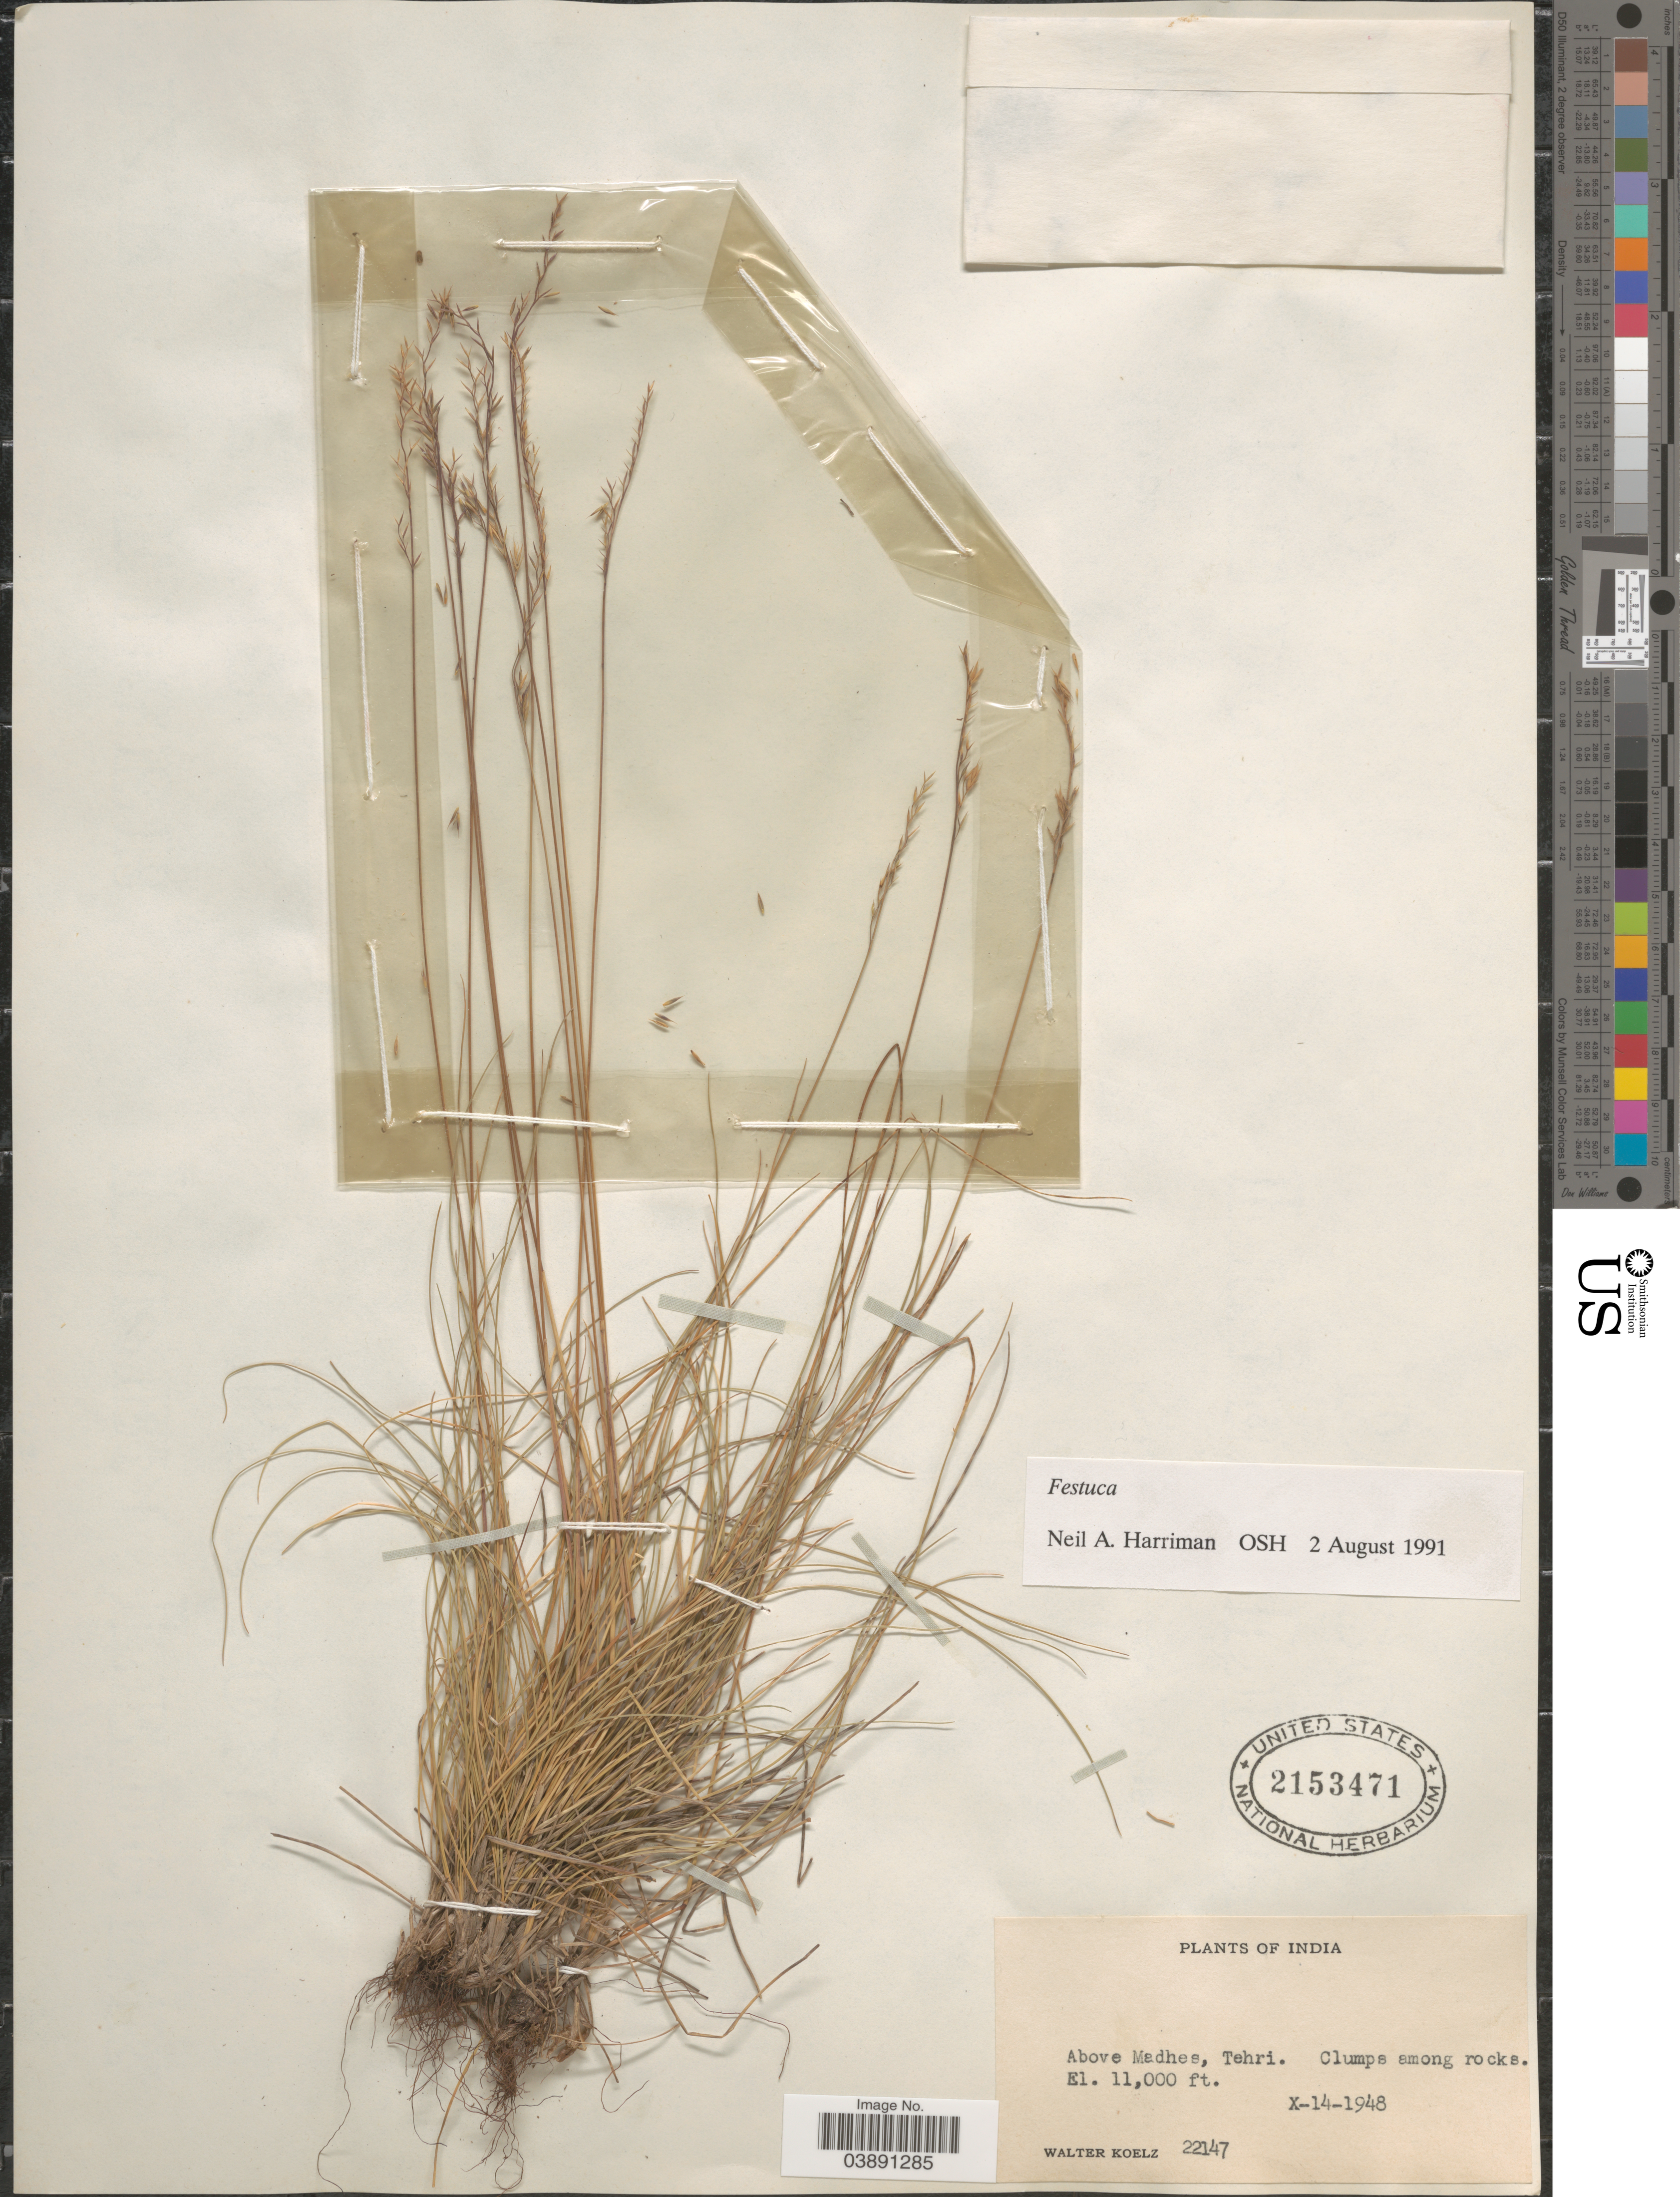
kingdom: Plantae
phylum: Tracheophyta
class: Liliopsida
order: Poales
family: Poaceae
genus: Festuca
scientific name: Festuca sp.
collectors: W. N. Koelz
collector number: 22147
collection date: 1948-10-14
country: India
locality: Above Madhes, Tehri.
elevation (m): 3353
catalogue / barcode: US 2153471